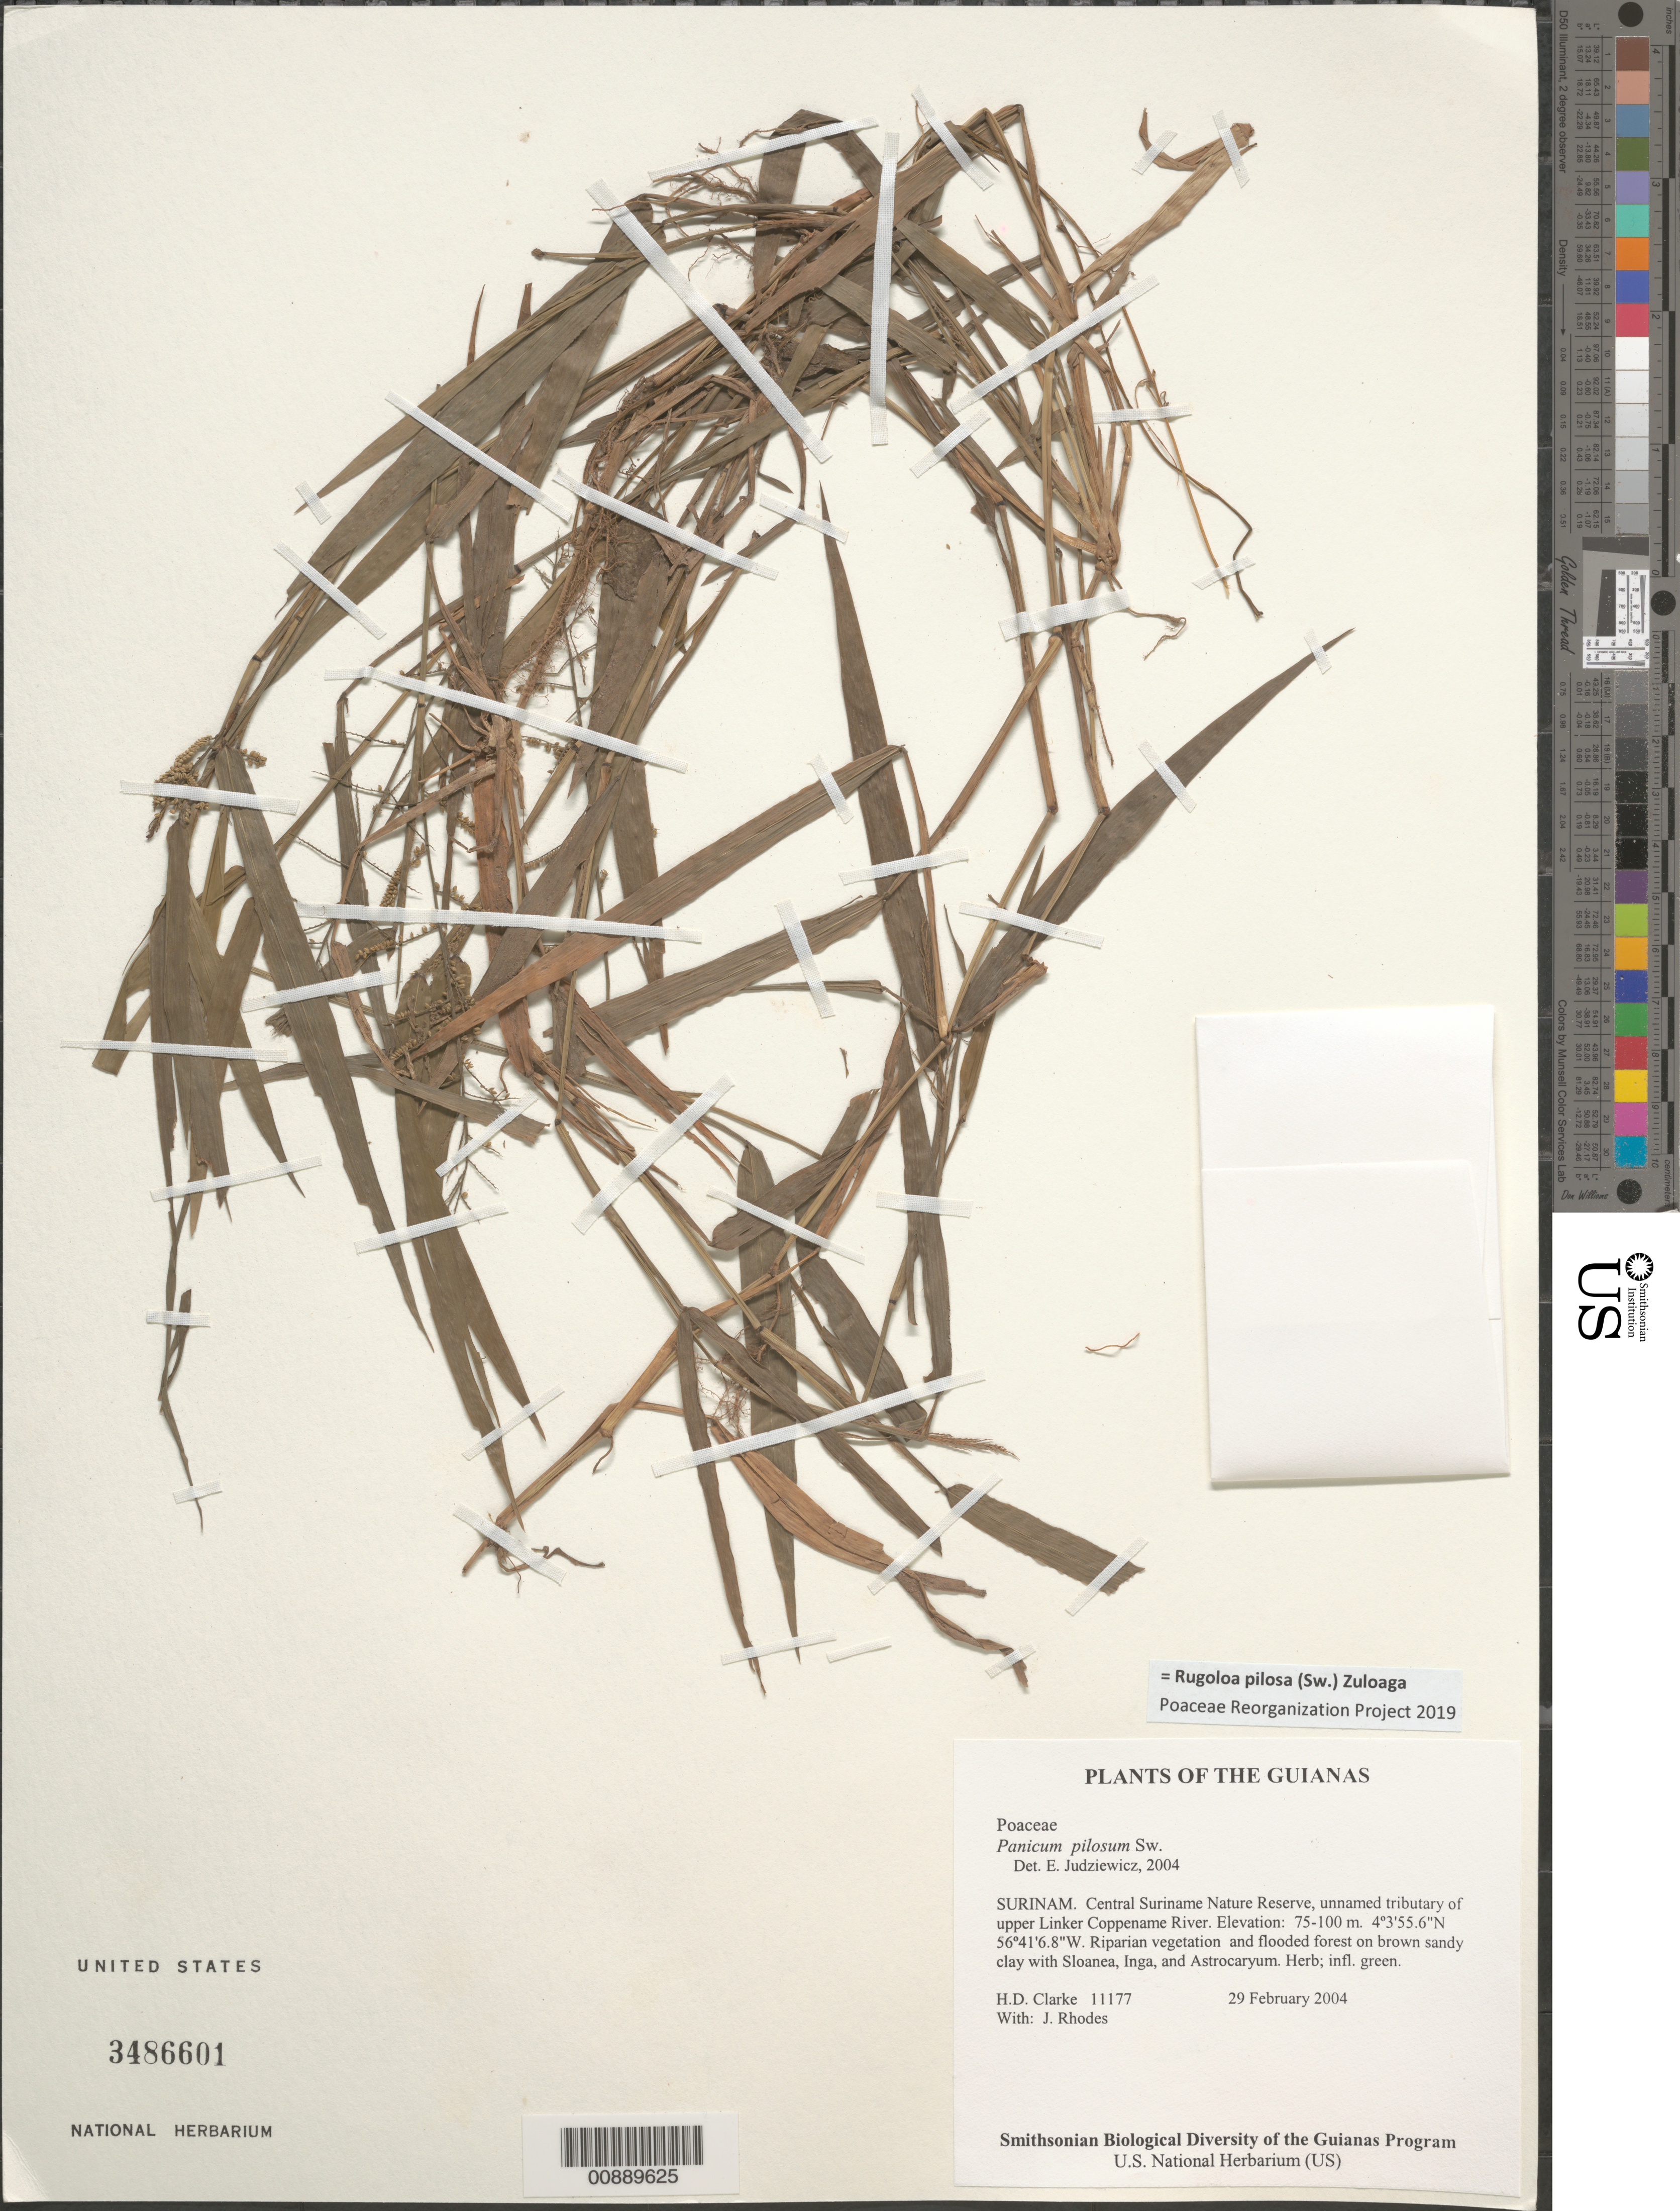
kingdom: Plantae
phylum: Tracheophyta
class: Liliopsida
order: Poales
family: Poaceae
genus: Panicum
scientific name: Panicum pilosum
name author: Sw.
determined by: Judziewicz, E. J.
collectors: H. D. Clarke & J. Rhodes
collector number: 11177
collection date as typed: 29 February 2004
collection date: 2004-02-29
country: Suriname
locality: Central Suriname Nature Reserve, unnamed tributary of upper Linker Coppename River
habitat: Riparian vegetation and flooded forest on brown sandy clay with Sloanea, Inga, and Astrocaryum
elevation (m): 75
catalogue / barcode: US 3486601